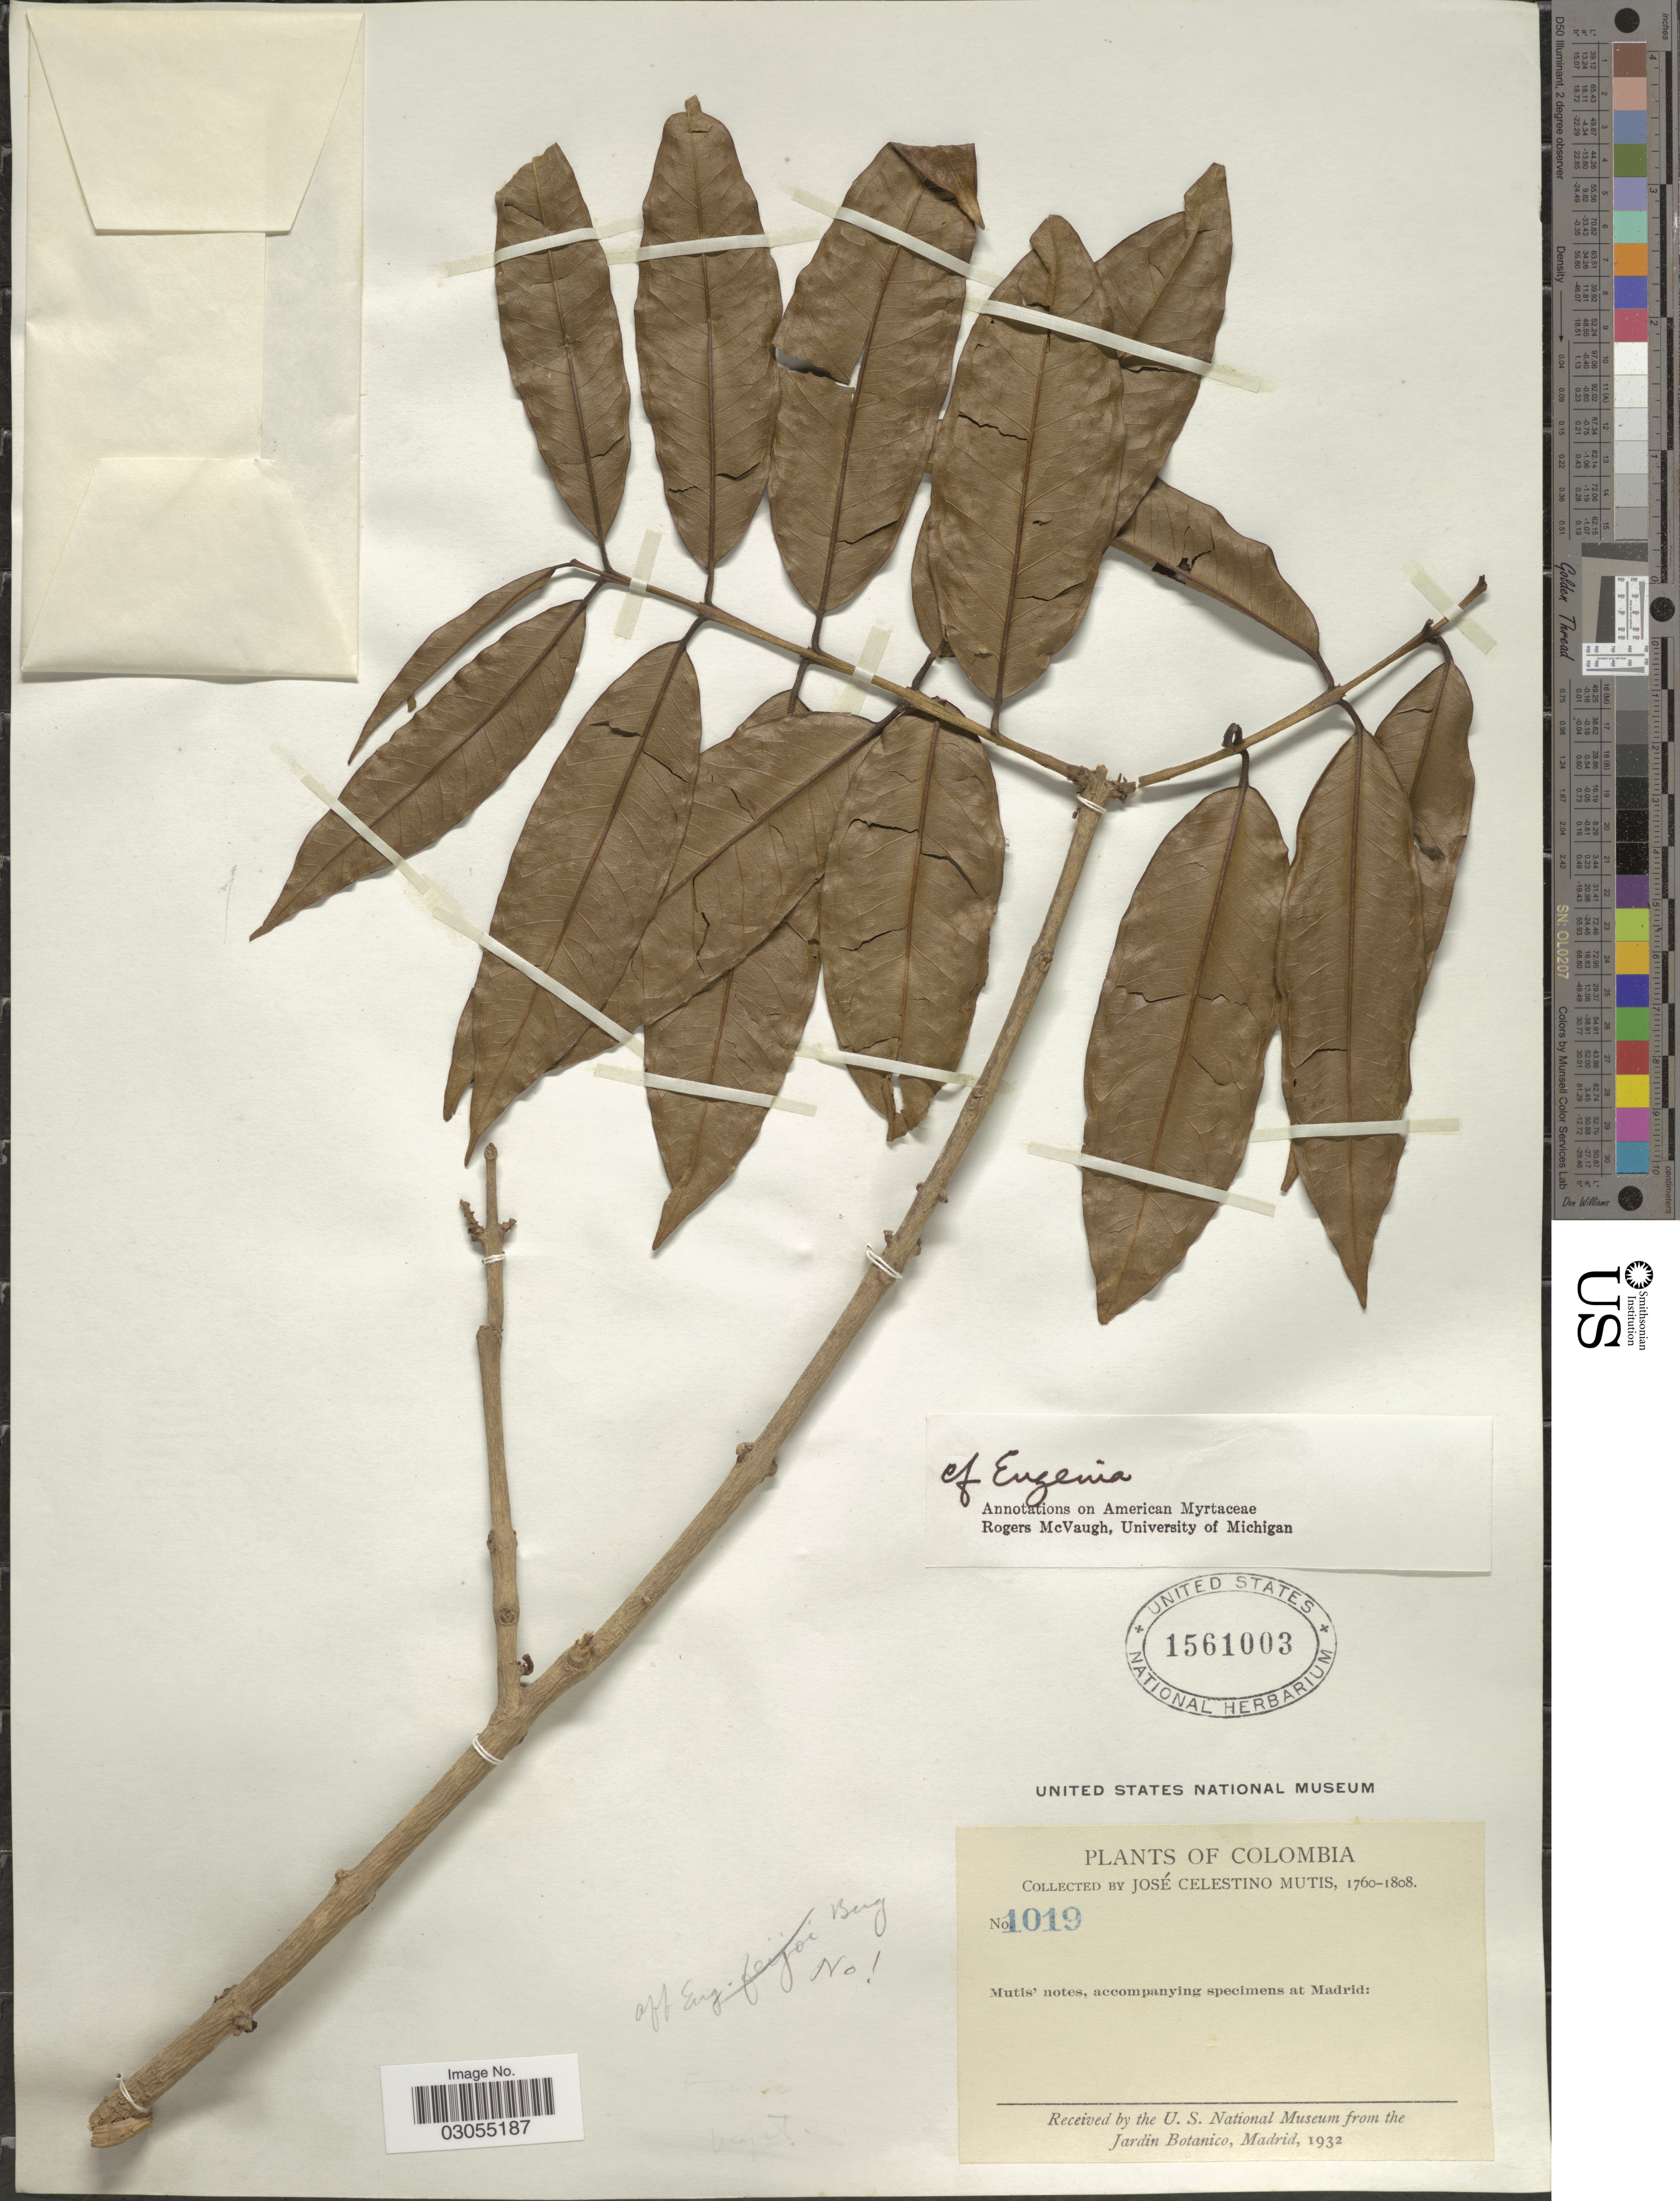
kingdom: Plantae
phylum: Tracheophyta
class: Magnoliopsida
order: Myrtales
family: Myrtaceae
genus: Eugenia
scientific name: Eugenia sp.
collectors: J. C. B. Mutis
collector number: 1019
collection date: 1760/1808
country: Colombia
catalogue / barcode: US 1561003